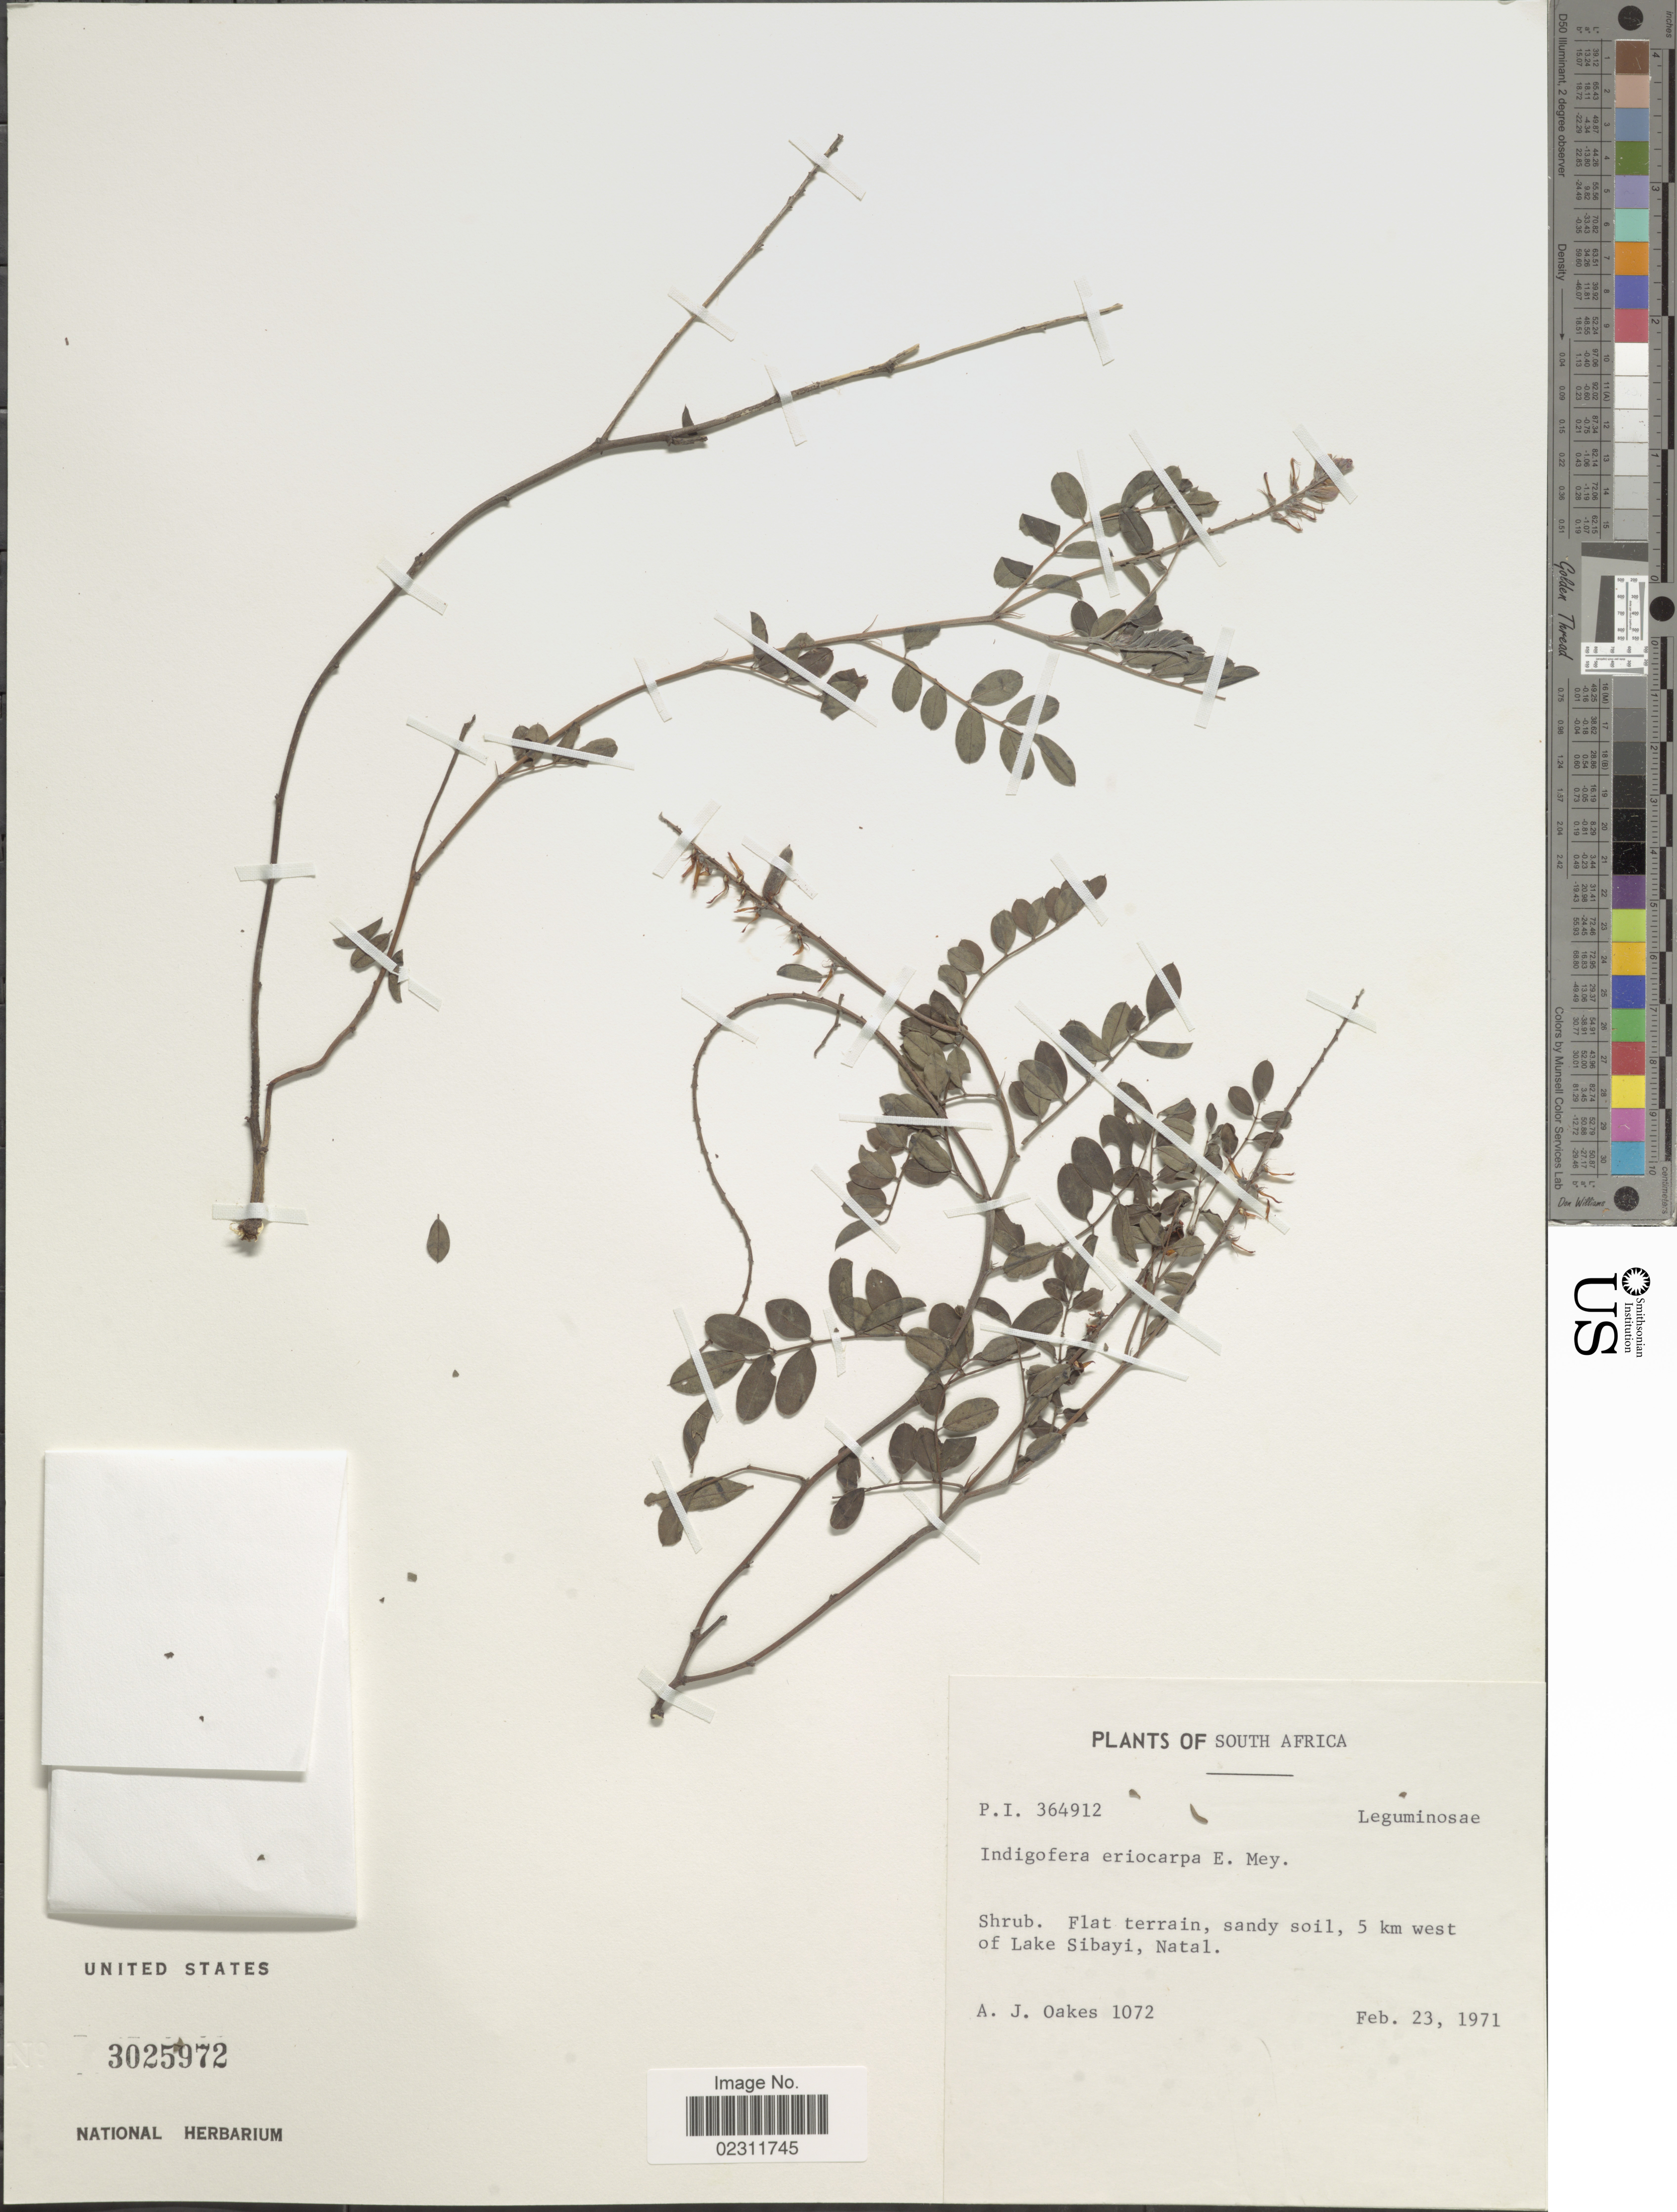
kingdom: Plantae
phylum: Tracheophyta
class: Magnoliopsida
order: Fabales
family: Fabaceae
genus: Indigofera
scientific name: Indigofera eriocarpa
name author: E. Mey.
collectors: A. Oakes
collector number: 1072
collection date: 1971-02-23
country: South Africa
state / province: KwaZulu-Natal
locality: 5 km west of Lake Sibayi, Natal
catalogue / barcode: US 3025972